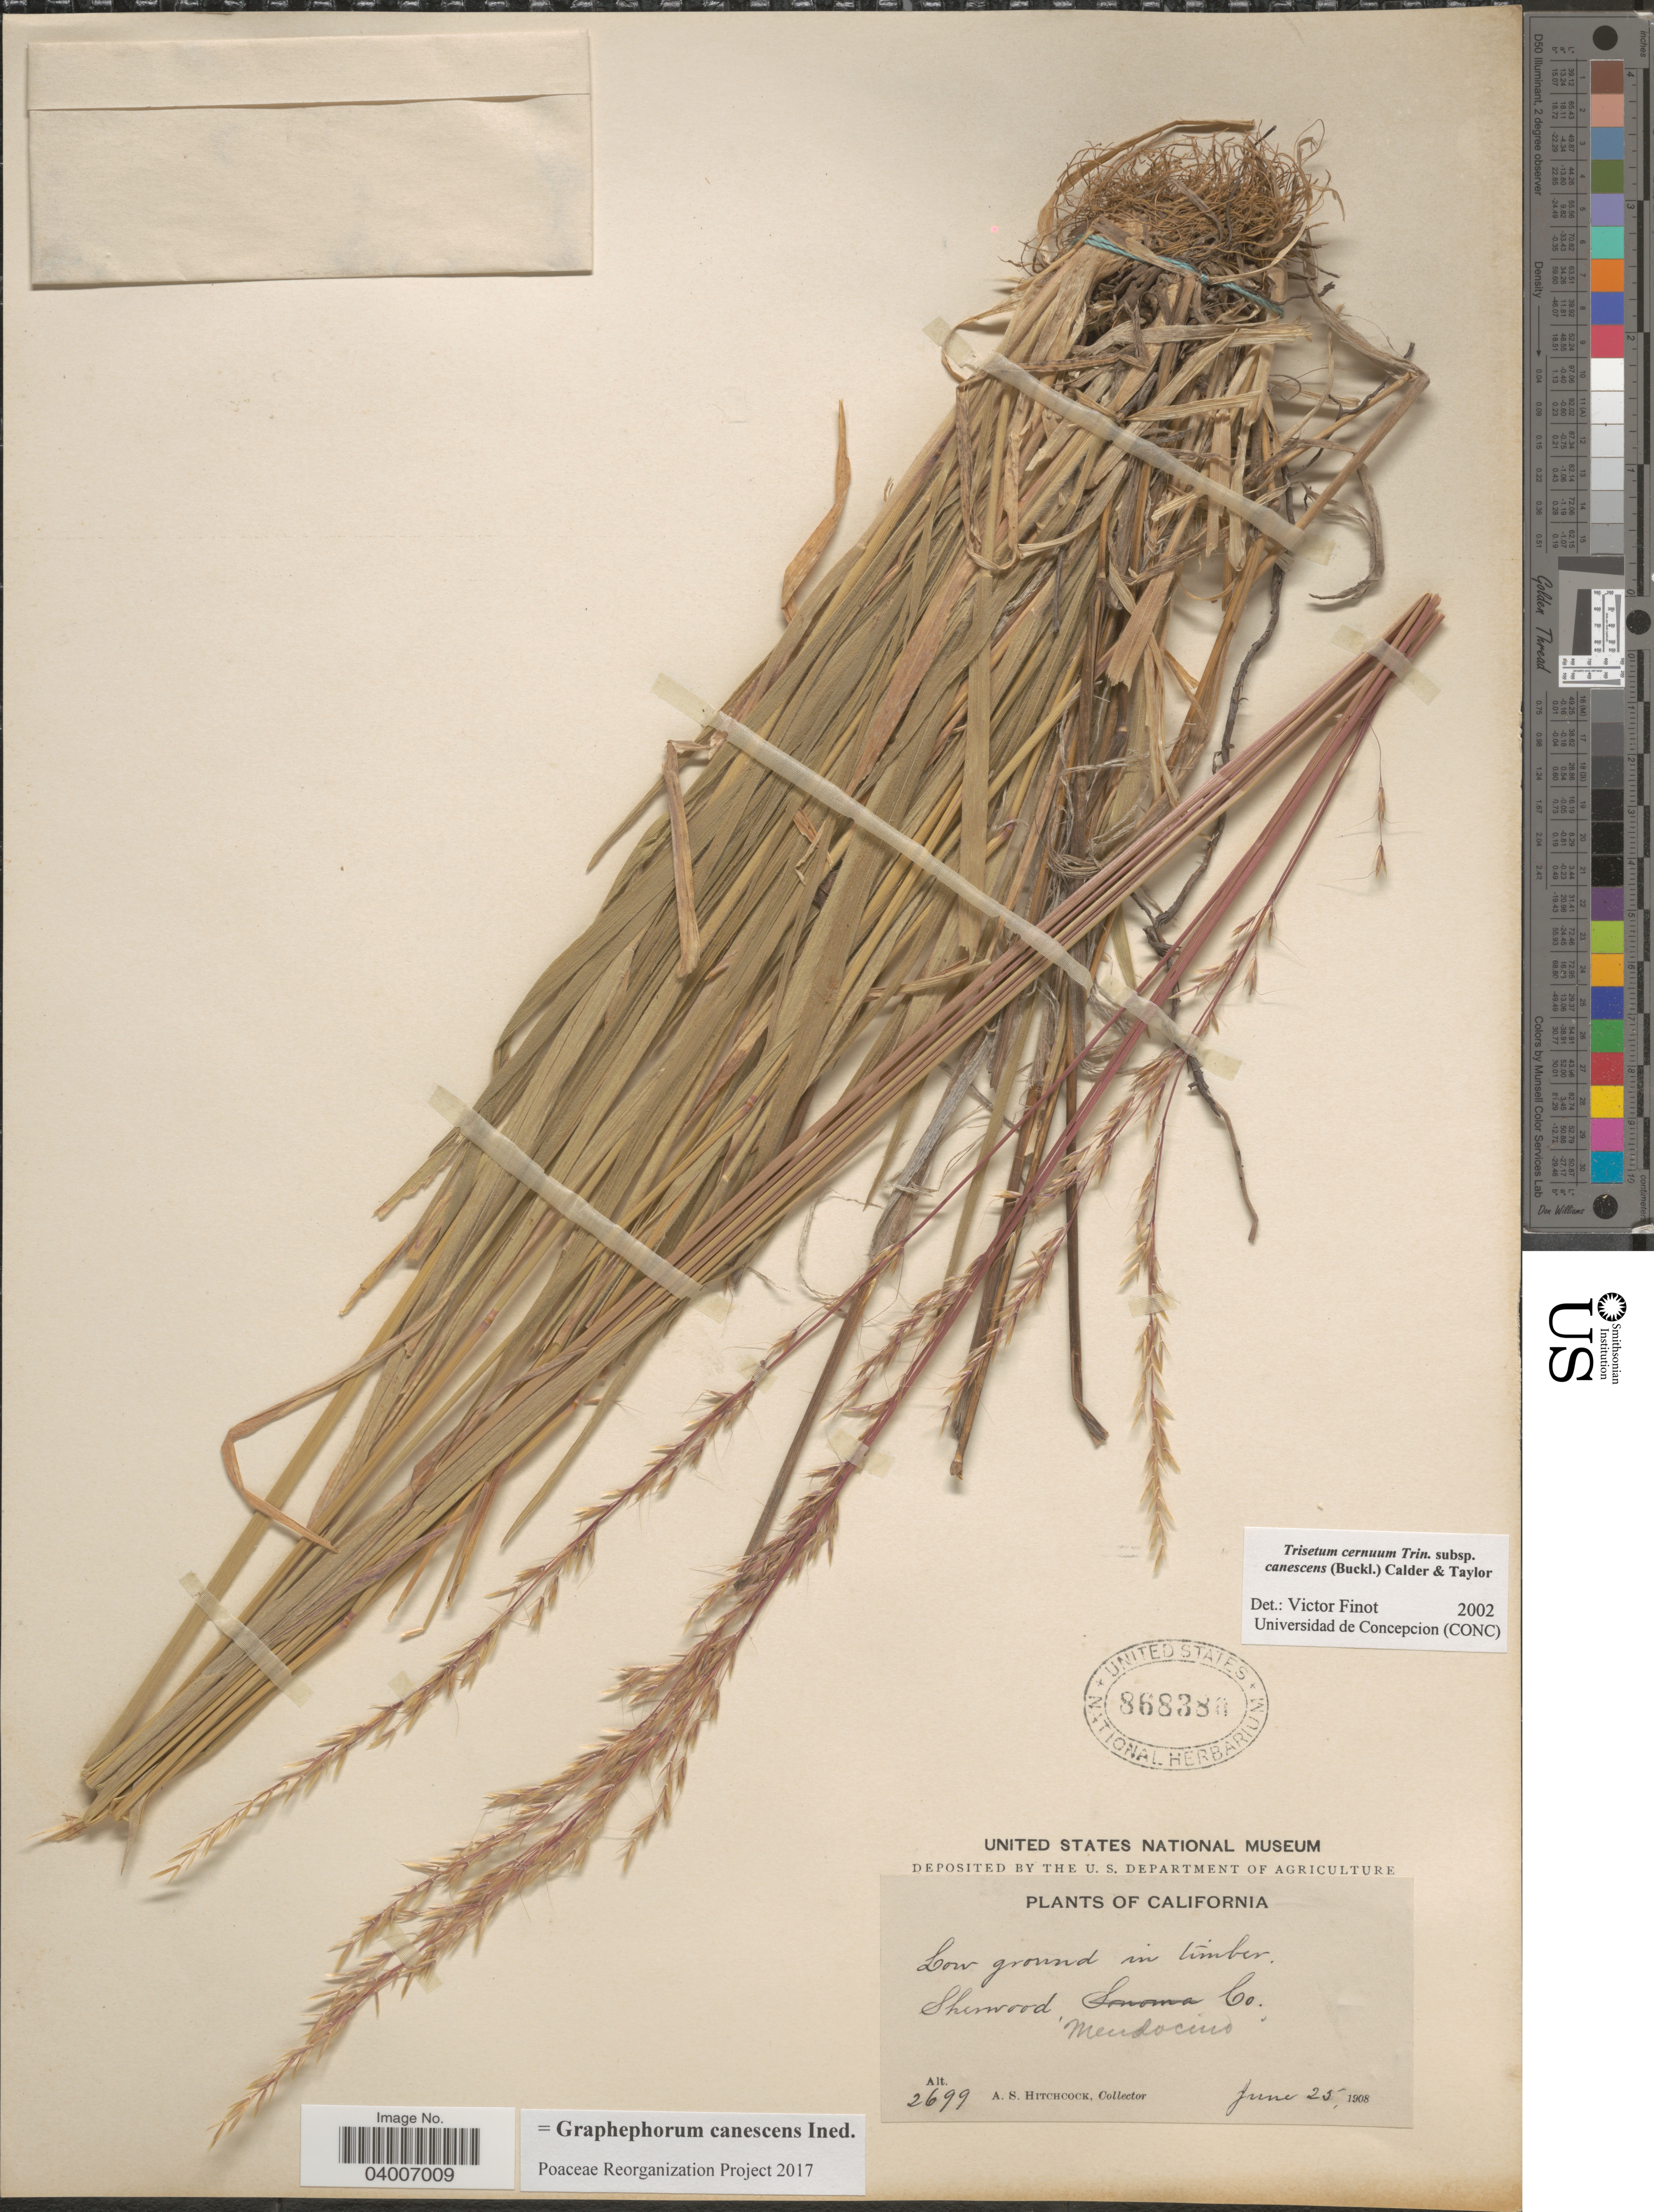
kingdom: Plantae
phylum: Tracheophyta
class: Liliopsida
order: Poales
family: Poaceae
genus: Graphephorum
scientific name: Graphephorum canescens ined.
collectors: A. S. Hitchcock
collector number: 2699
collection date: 1908-06-25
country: United States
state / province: California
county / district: Mendocino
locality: Sherwoodm Mendocino Co.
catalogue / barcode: US 868380